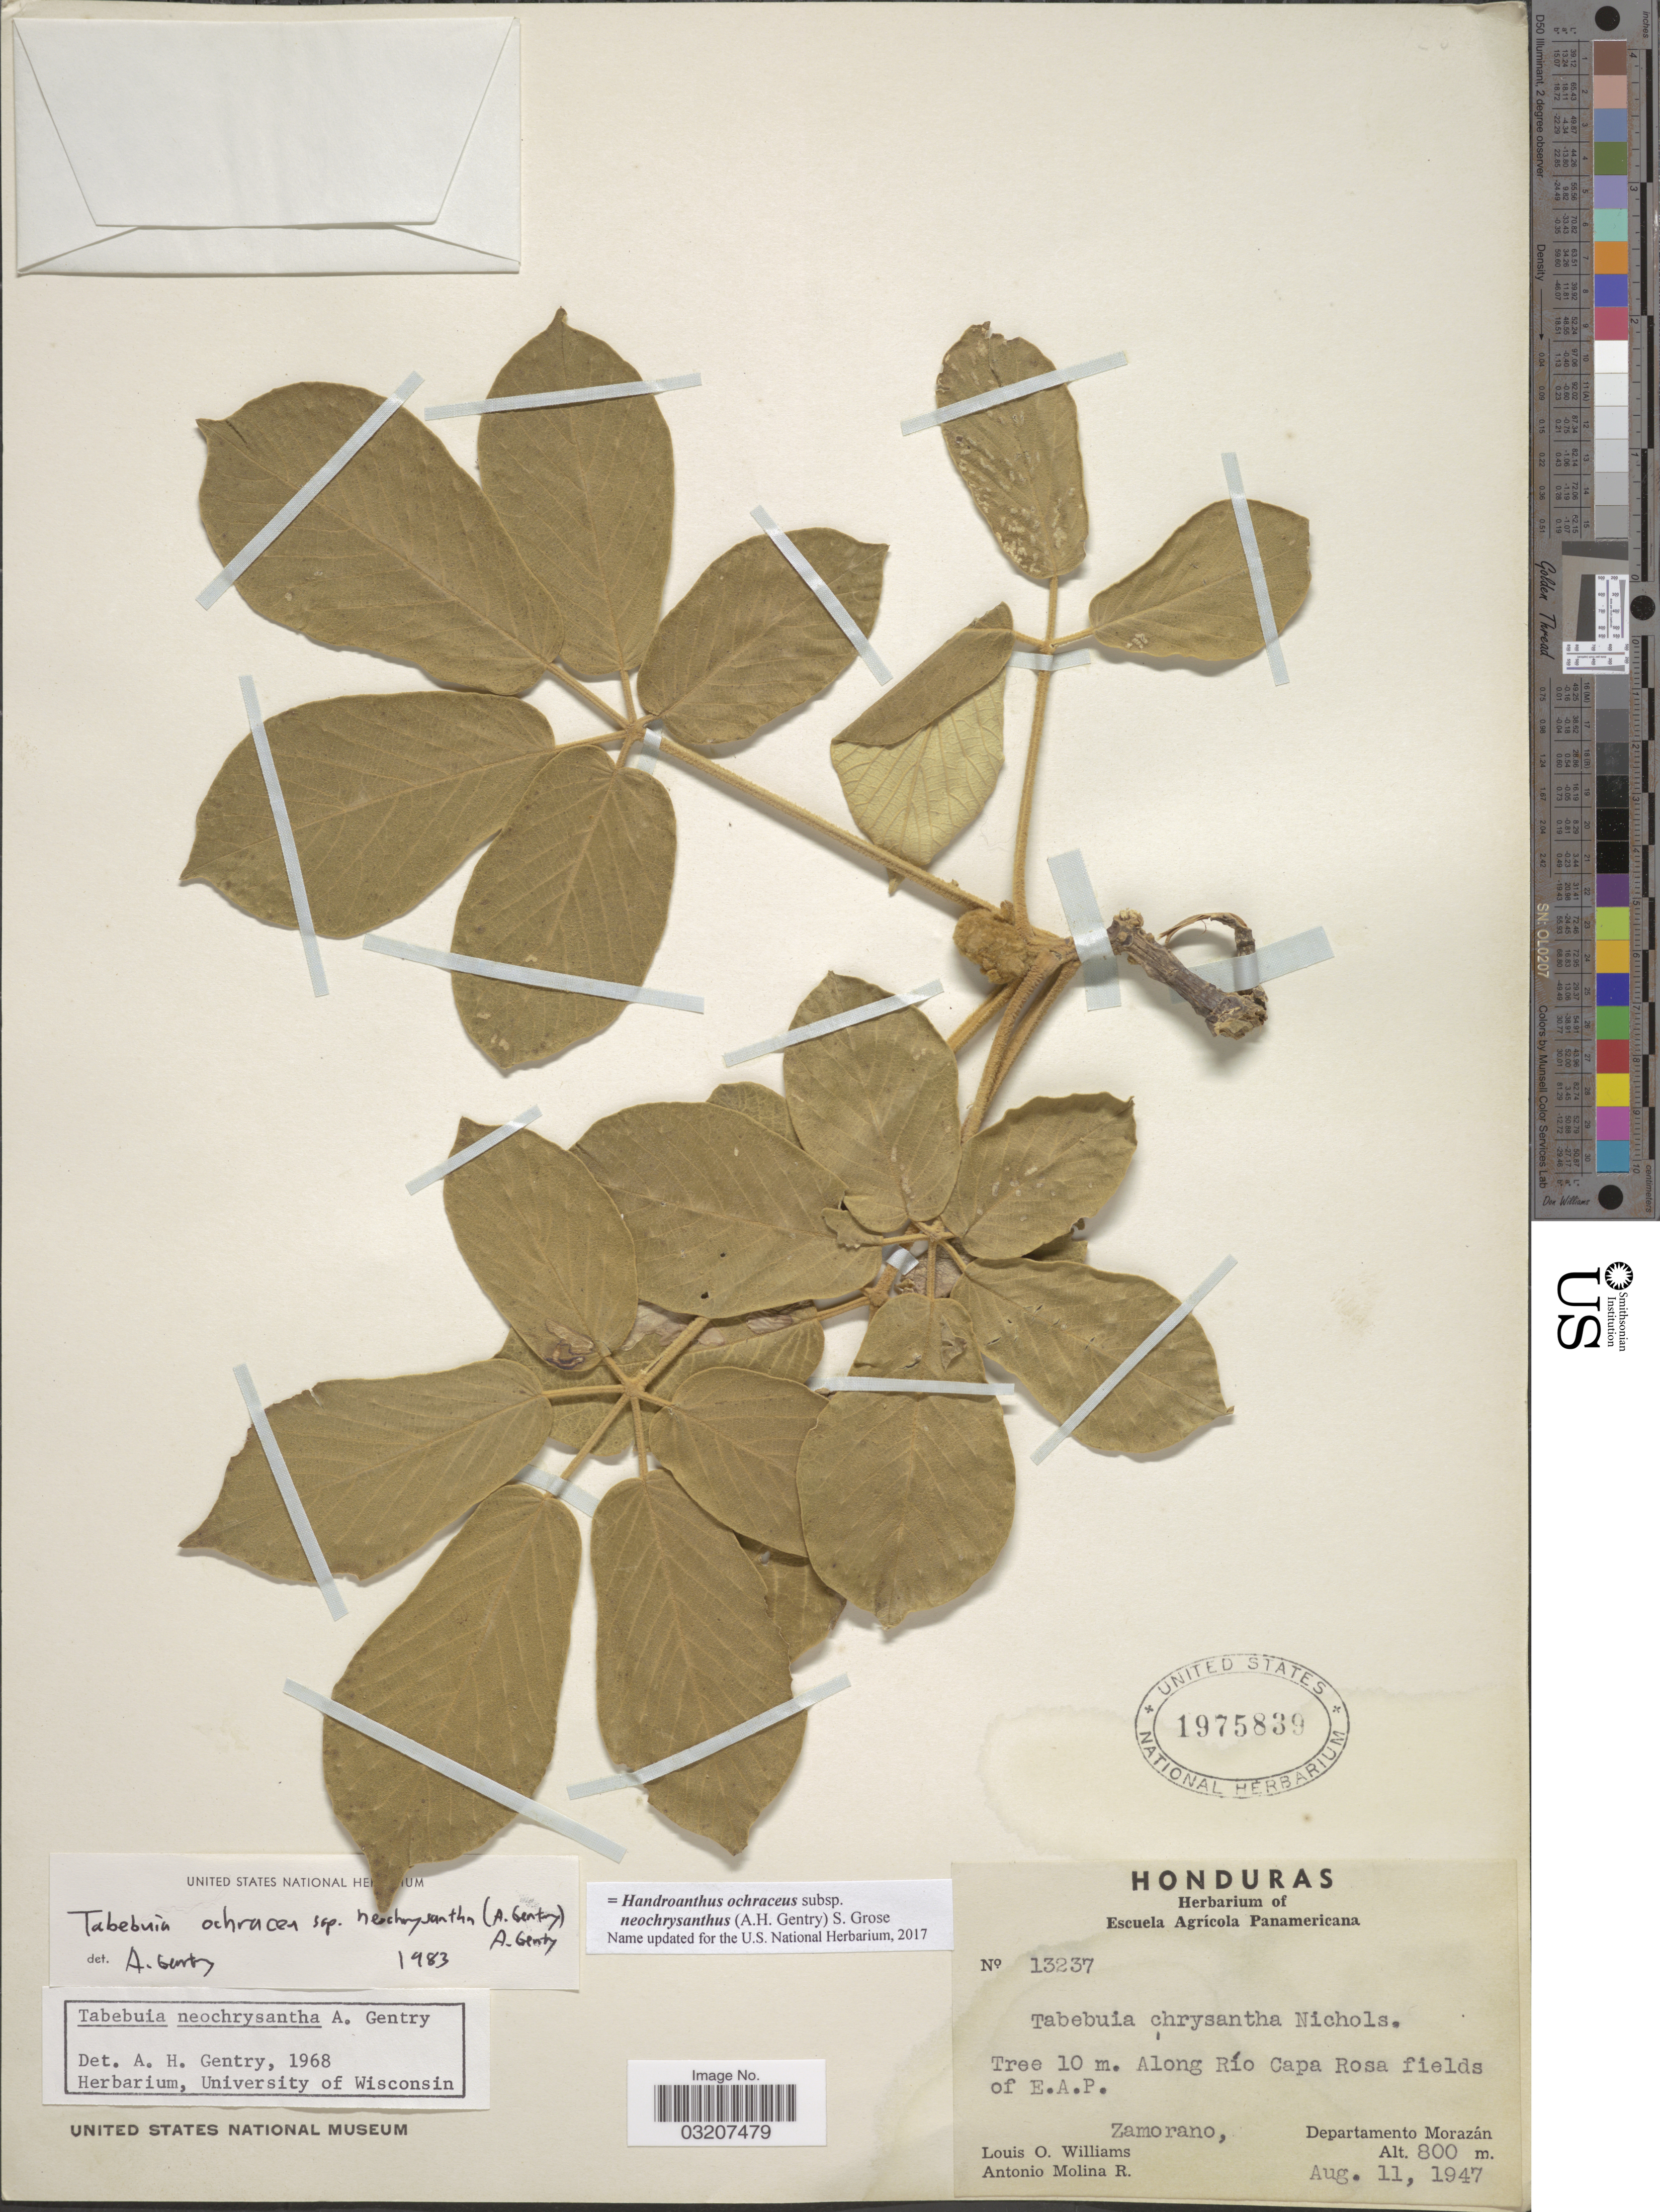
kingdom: Plantae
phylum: Tracheophyta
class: Magnoliopsida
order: Lamiales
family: Bignoniaceae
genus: Handroanthus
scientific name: Handroanthus ochraceus subsp. neochrysanthus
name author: (A.H. Gentry) S.O. Grose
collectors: L. O. Williams & A. Molina R.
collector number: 13237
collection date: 1947-08-11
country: Honduras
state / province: Fco. Morazán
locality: Along Río Capa Rosa fields of E.A.P. Zamorano, Departamento Morazán.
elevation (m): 800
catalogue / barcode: US 1975839